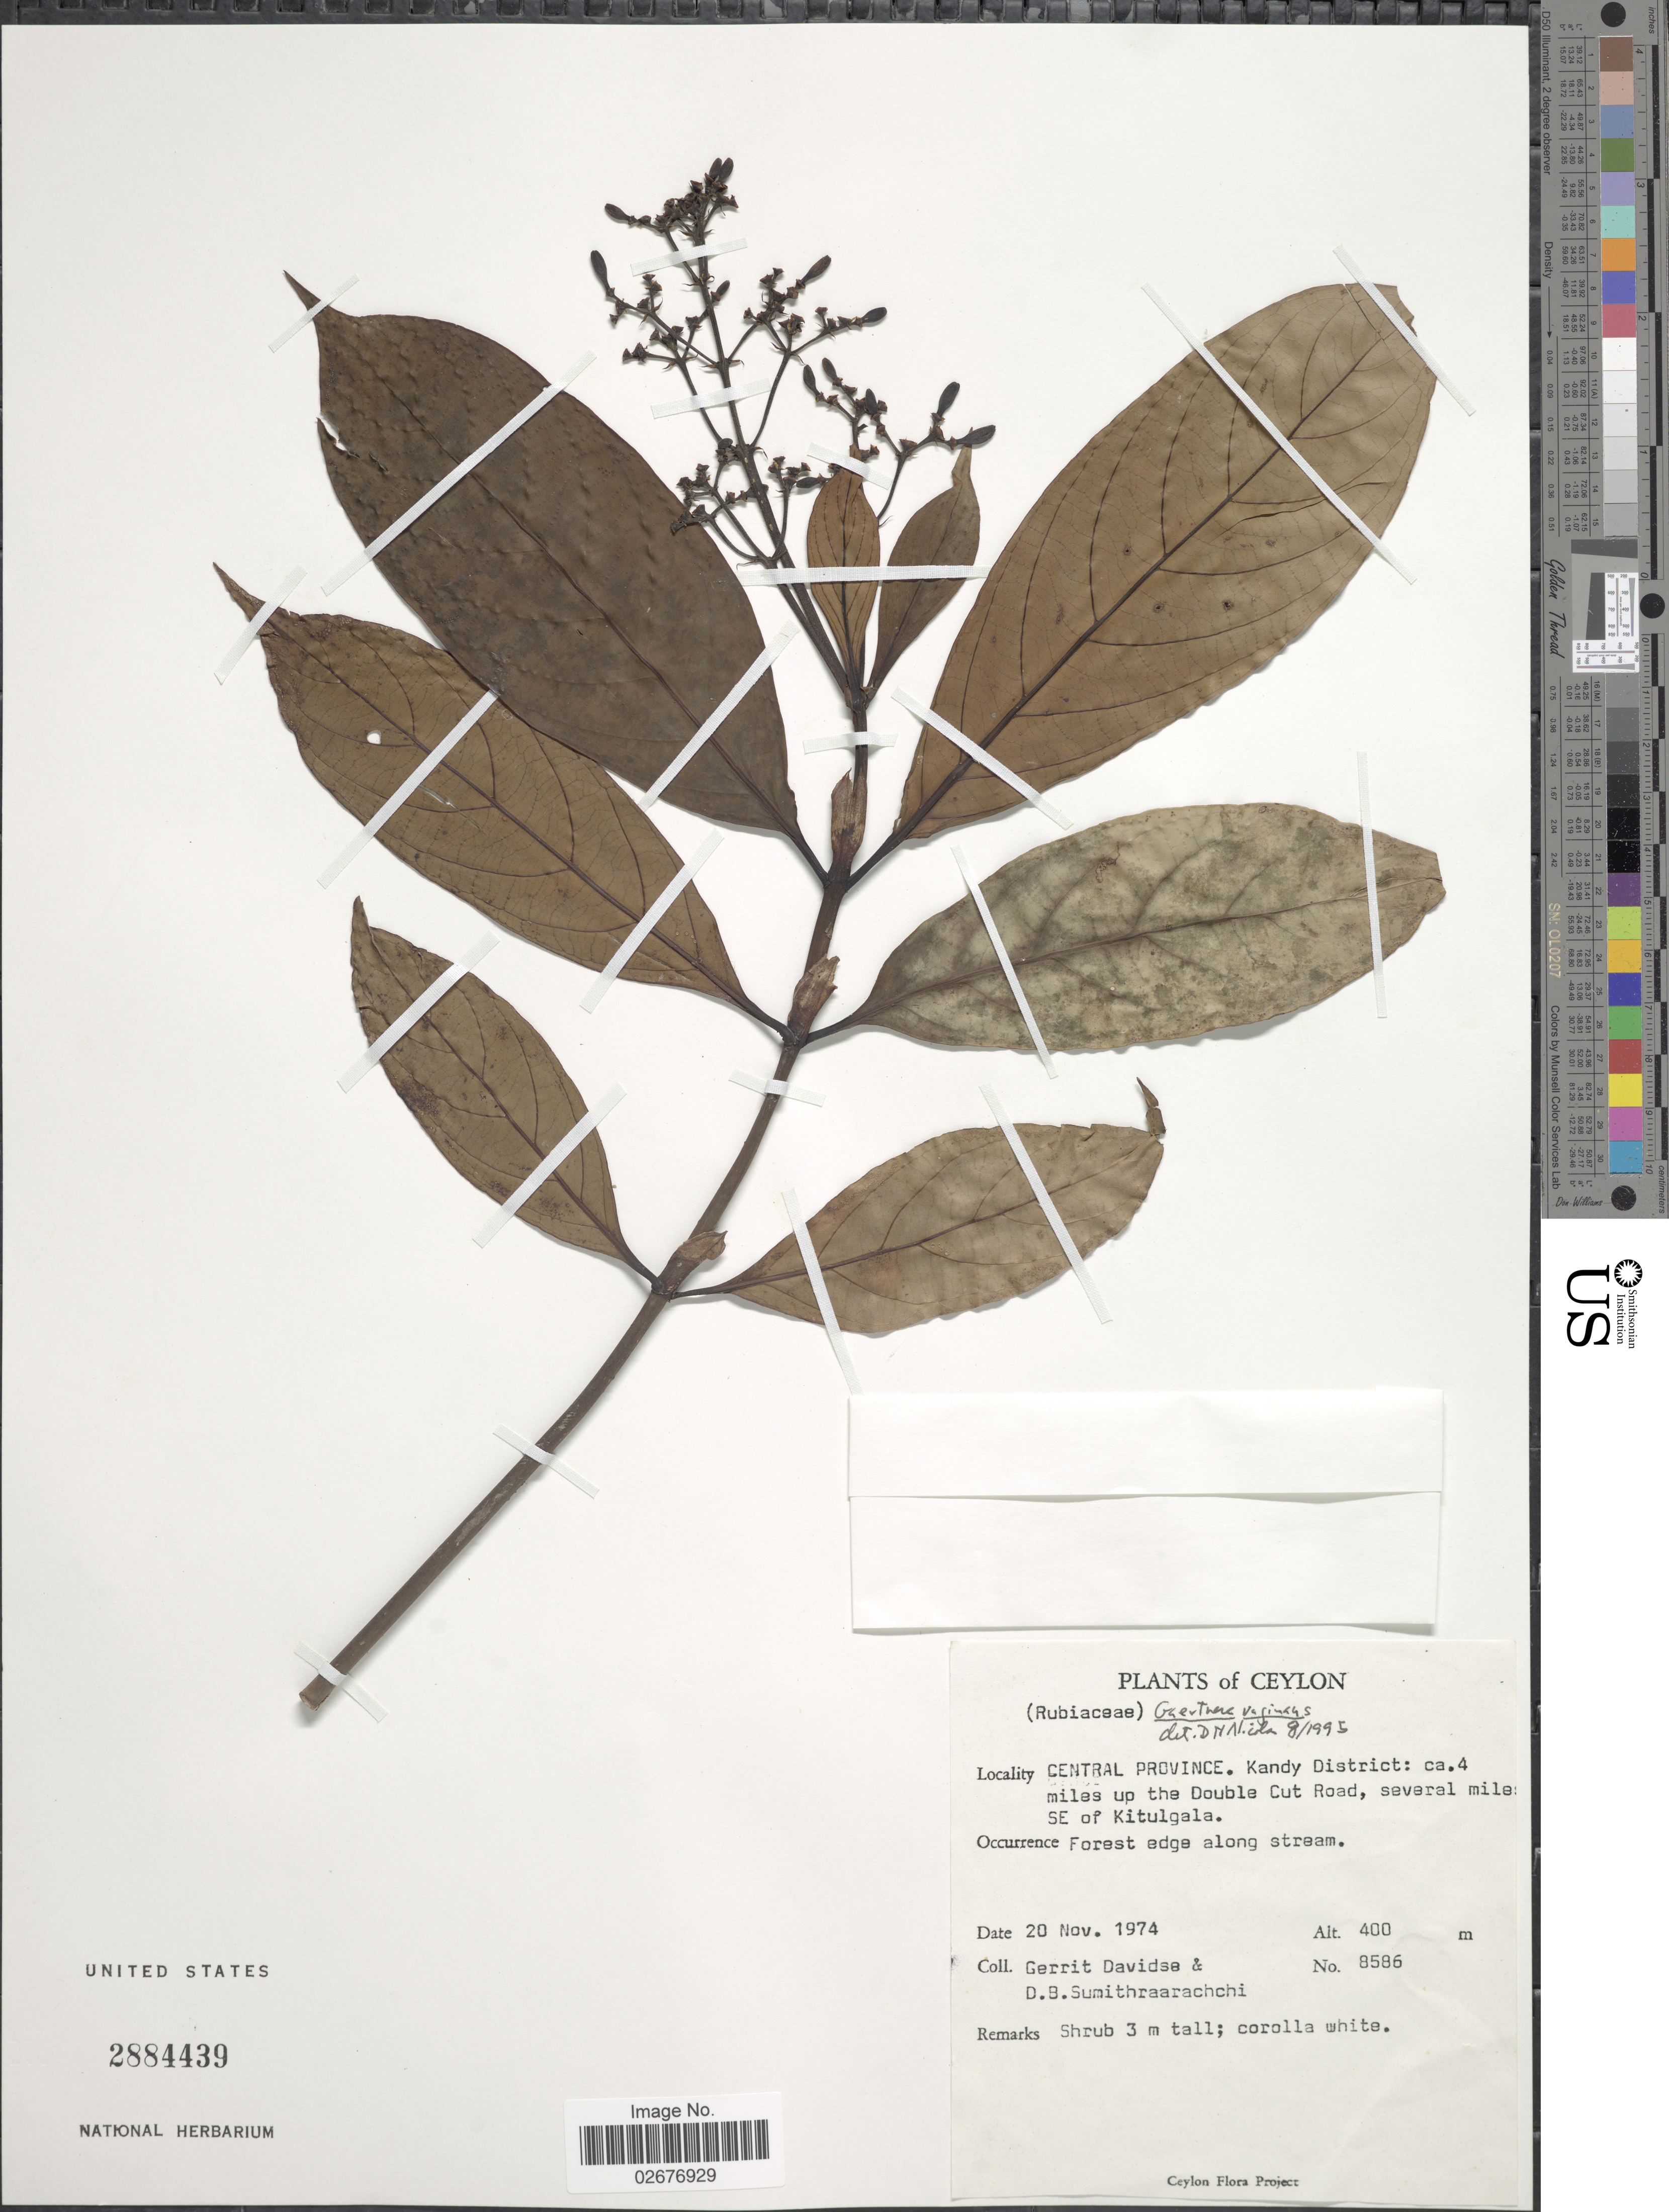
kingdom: Plantae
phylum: Tracheophyta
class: Magnoliopsida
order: Gentianales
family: Rubiaceae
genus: Gaertnera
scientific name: Gaertnera vaginans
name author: (DC.) Merr.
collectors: G. Davidse & D. B. Sumithraarachchi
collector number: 8586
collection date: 1974-11-20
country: Sri Lanka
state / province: Central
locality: Ceylon, Kandy District: ca. 4 miles up the Double Cut Road, several miles SE of Kitulgala, forest edge along stream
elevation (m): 400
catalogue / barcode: US 2884439